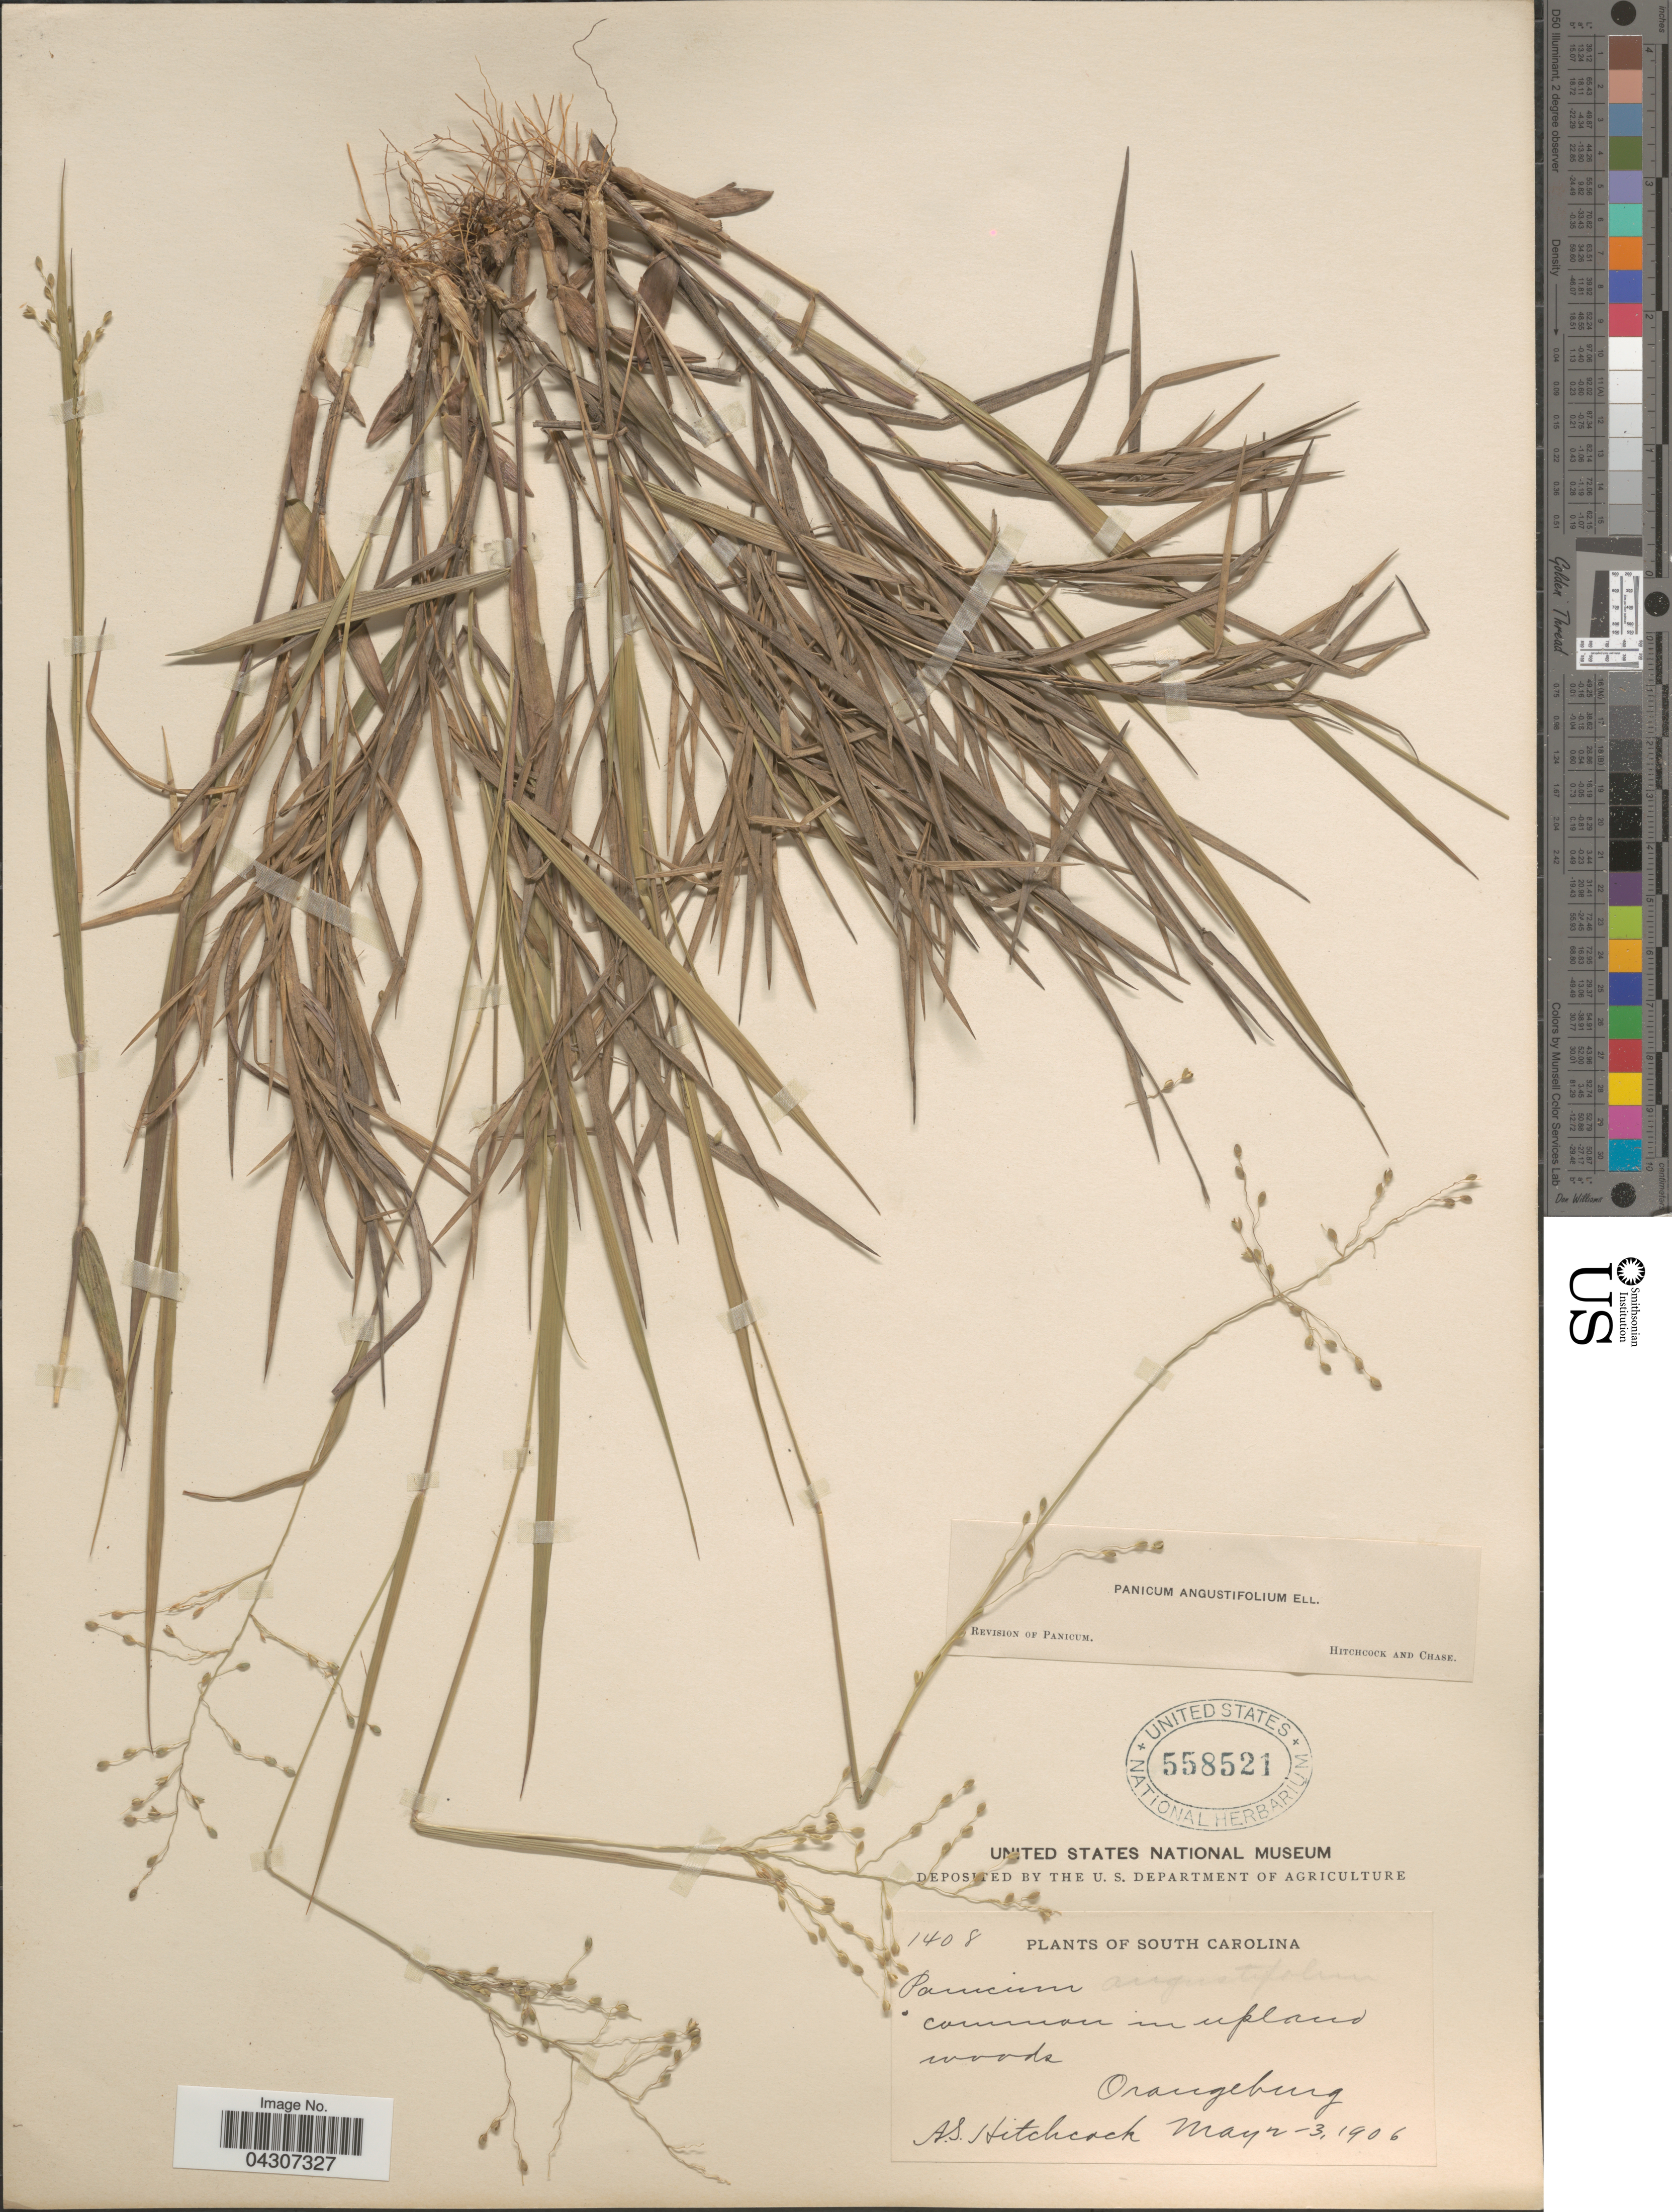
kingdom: Plantae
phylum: Tracheophyta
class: Liliopsida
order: Poales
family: Poaceae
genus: Dichanthelium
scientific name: Dichanthelium aciculare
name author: (Desv. ex Poir.) Gould & C.A. Clark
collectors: A. S. Hitchcock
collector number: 1408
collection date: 1906-05-02/1906-05-03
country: United States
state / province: South Carolina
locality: Orangeburg.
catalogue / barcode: US 558521